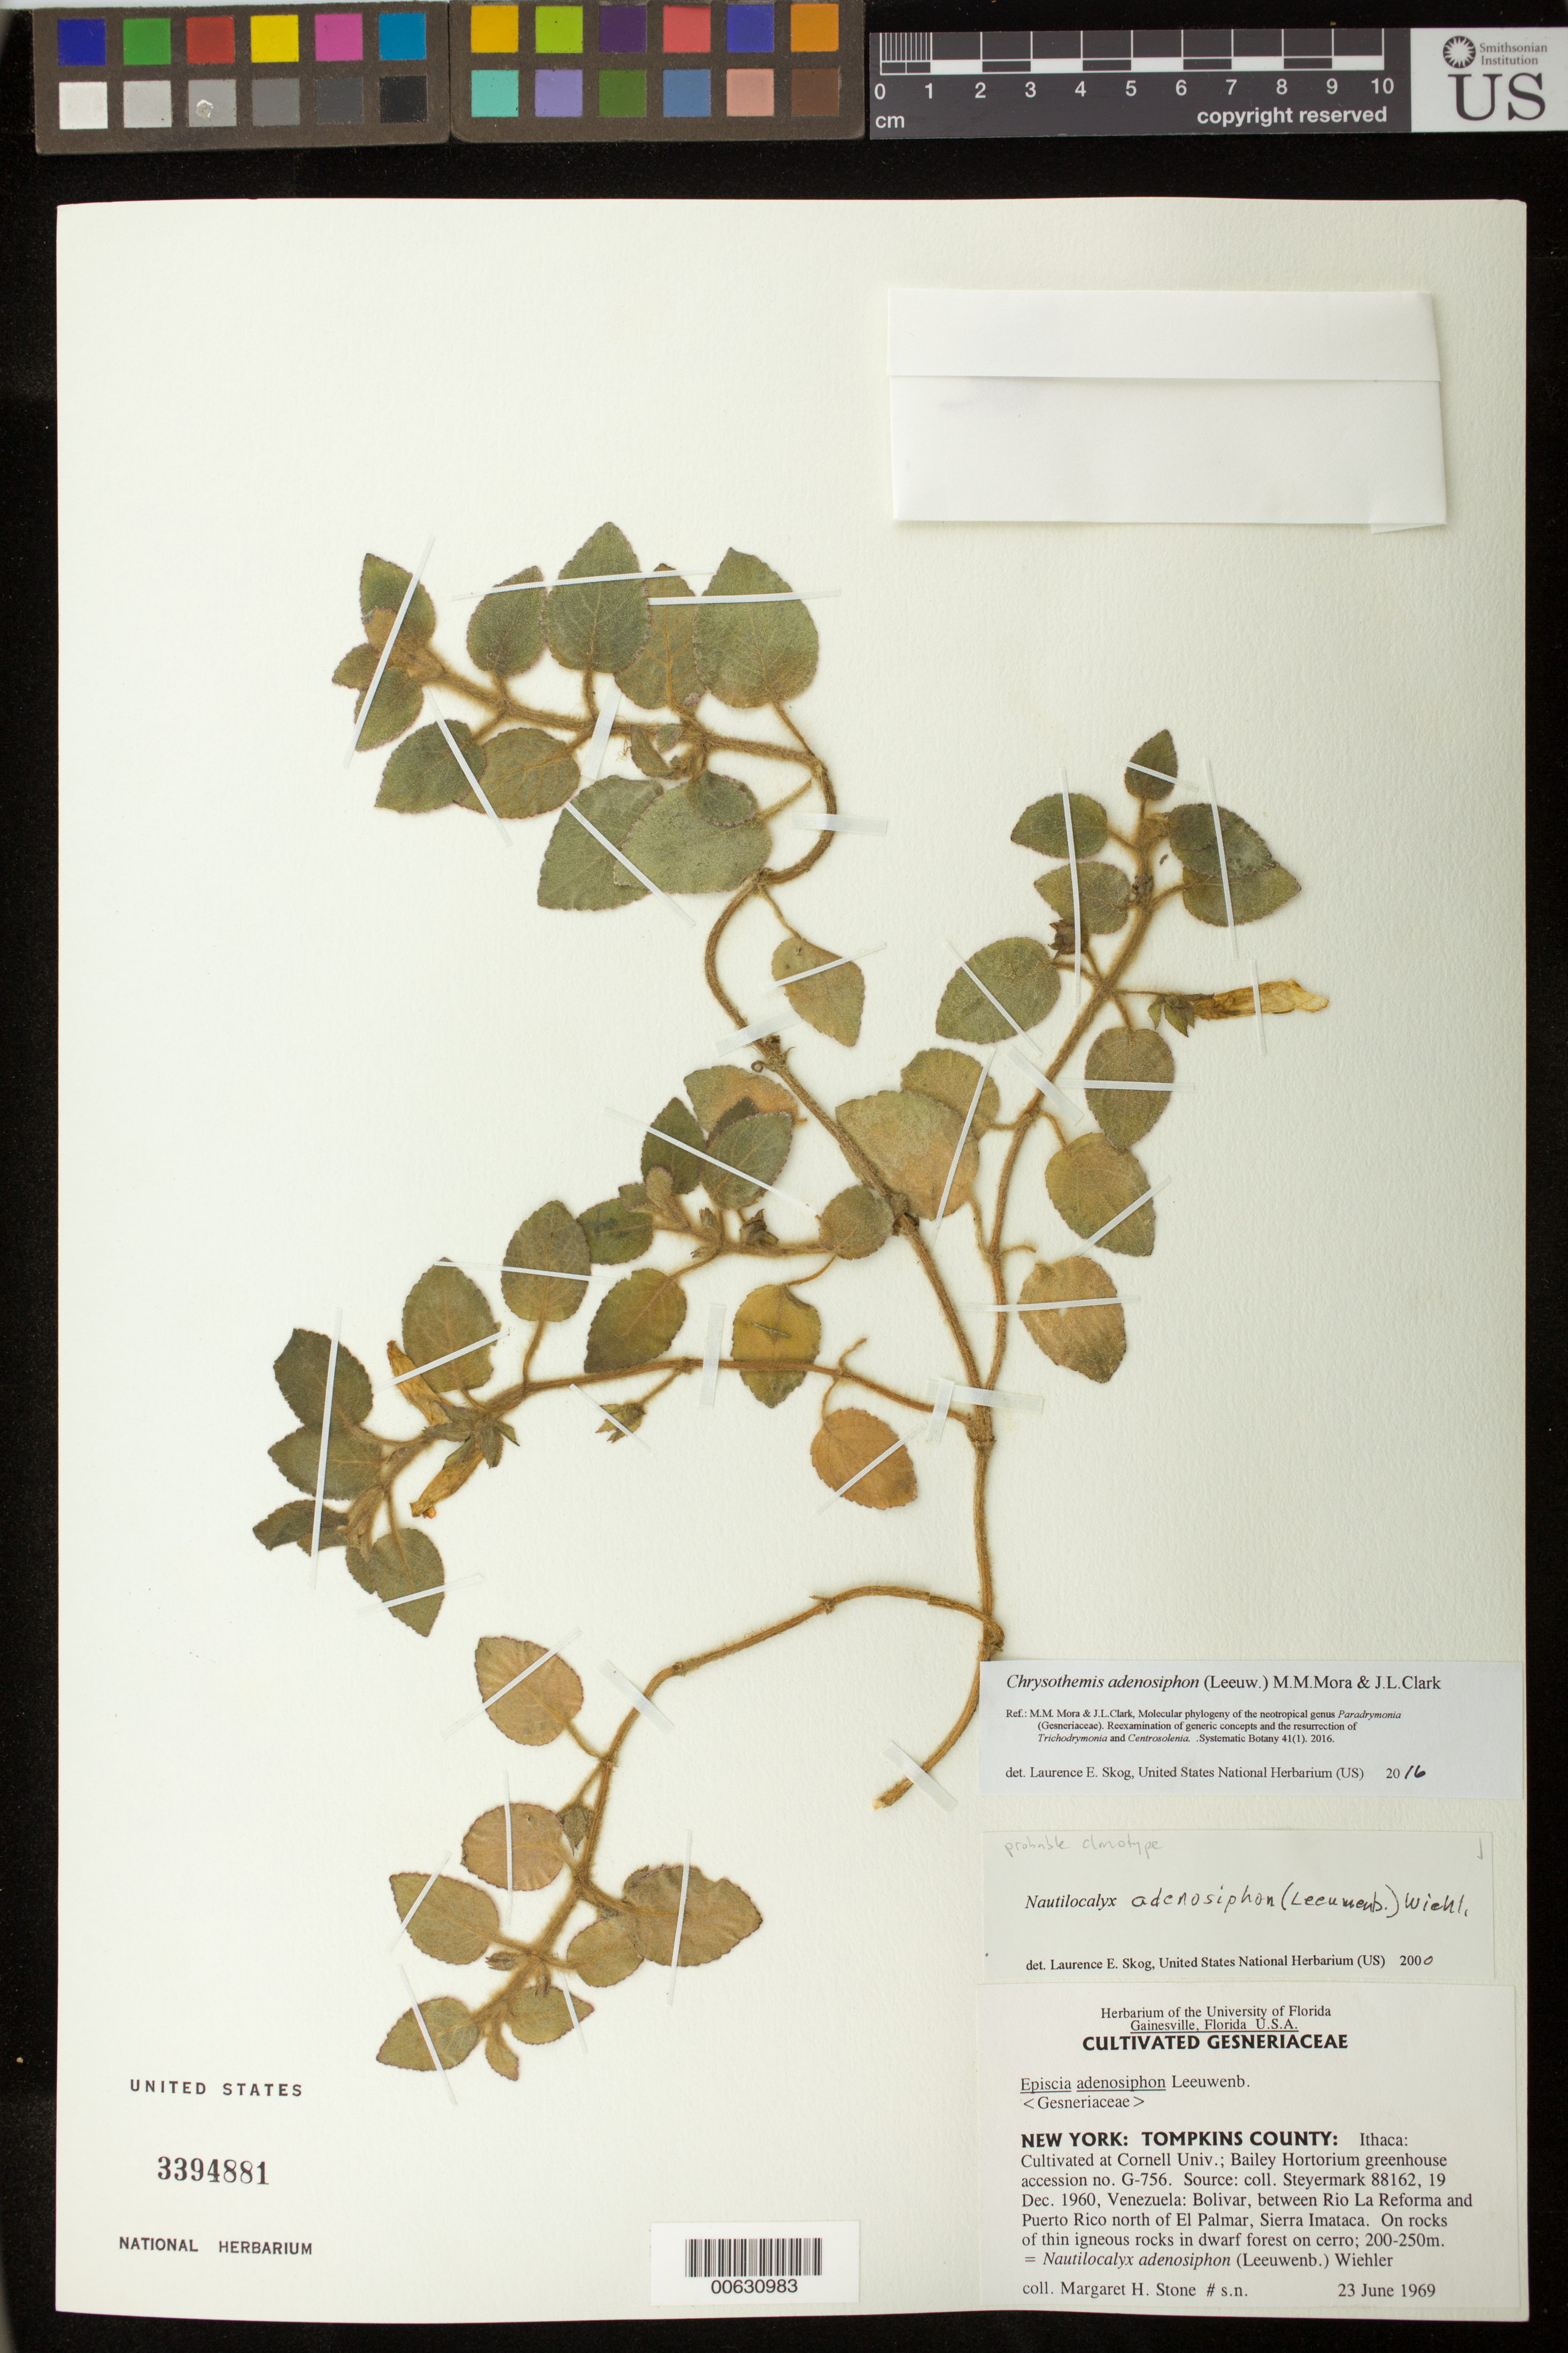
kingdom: Plantae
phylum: Tracheophyta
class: Magnoliopsida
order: Lamiales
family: Gesneriaceae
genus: Chrysothemis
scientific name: Chrysothemis adenosiphon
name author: (Leeuw.) M.M. Mora & J.L. Clark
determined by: Skog, Laurence E.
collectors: M. Stone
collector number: s.n. [G-756]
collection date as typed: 23 Jun 1969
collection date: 1969-06-23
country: Venezuela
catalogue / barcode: US 3394881